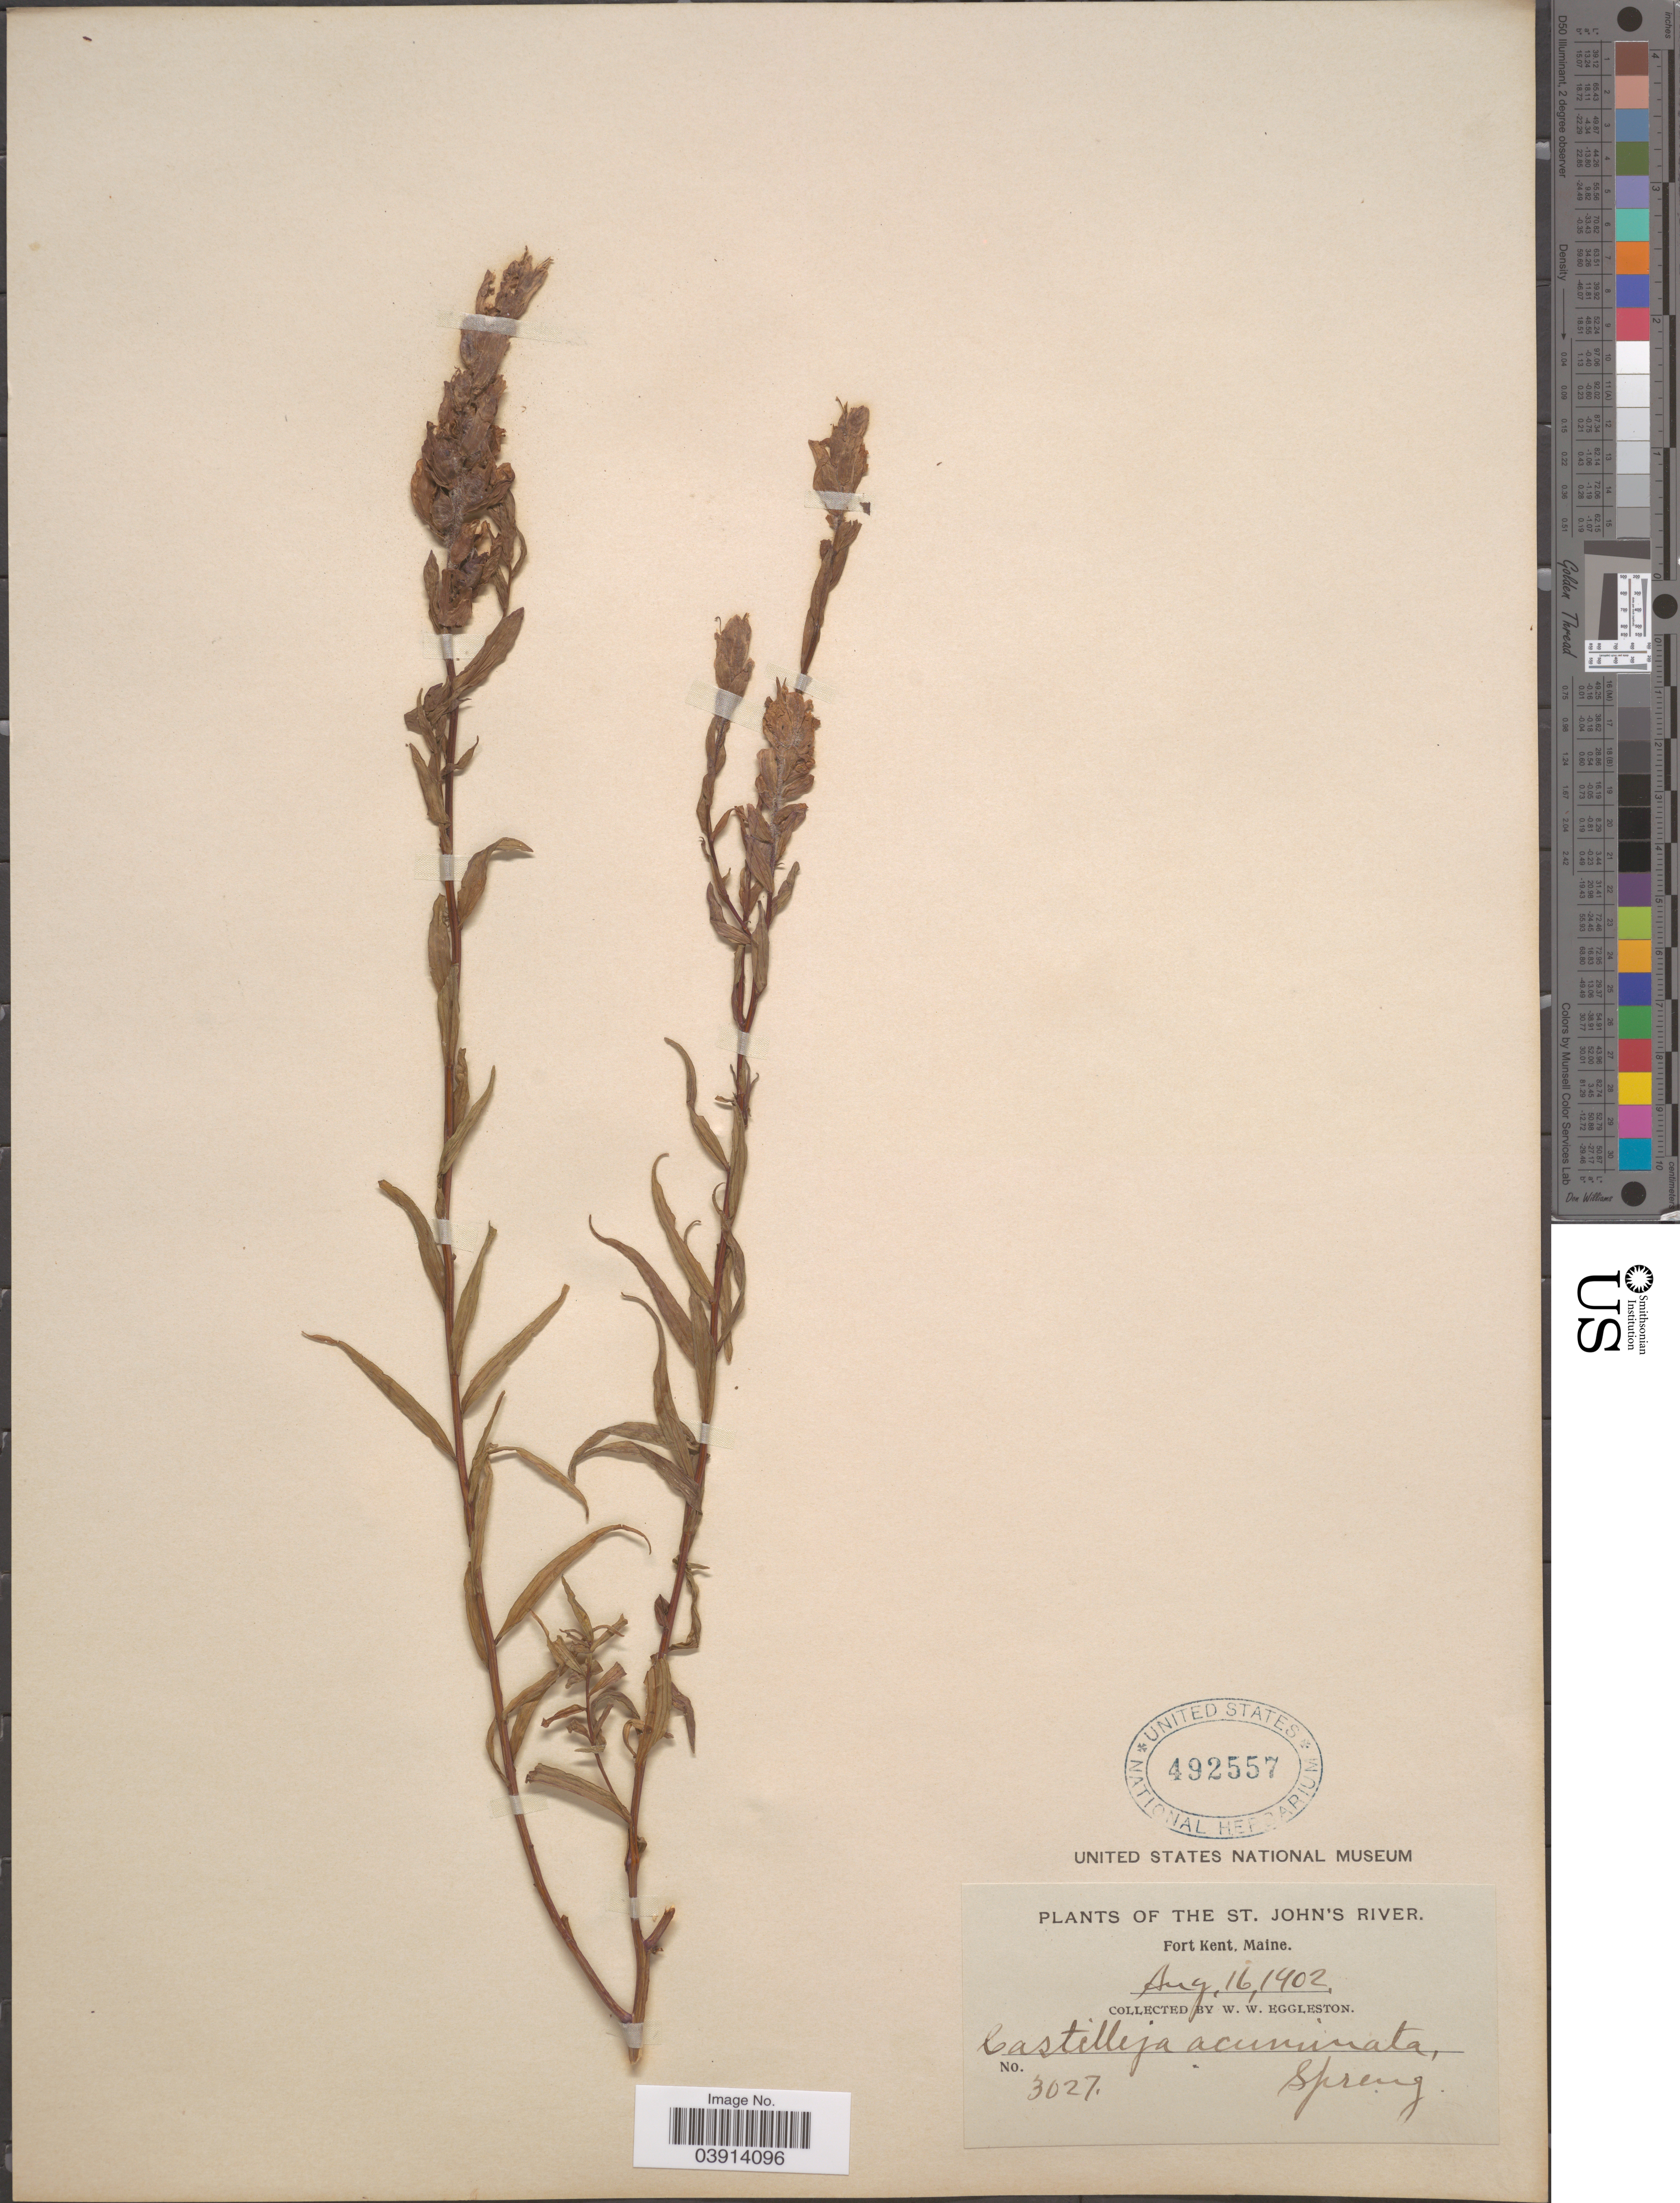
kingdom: Plantae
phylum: Tracheophyta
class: Magnoliopsida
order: Lamiales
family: Orobanchaceae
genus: Castilleja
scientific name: Castilleja septentrionalis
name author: Lindl.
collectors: W. W. Eggleston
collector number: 3027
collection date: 1902-08-16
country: United States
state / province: Maine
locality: The St. John's River. Fort Kent.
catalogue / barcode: US 492557